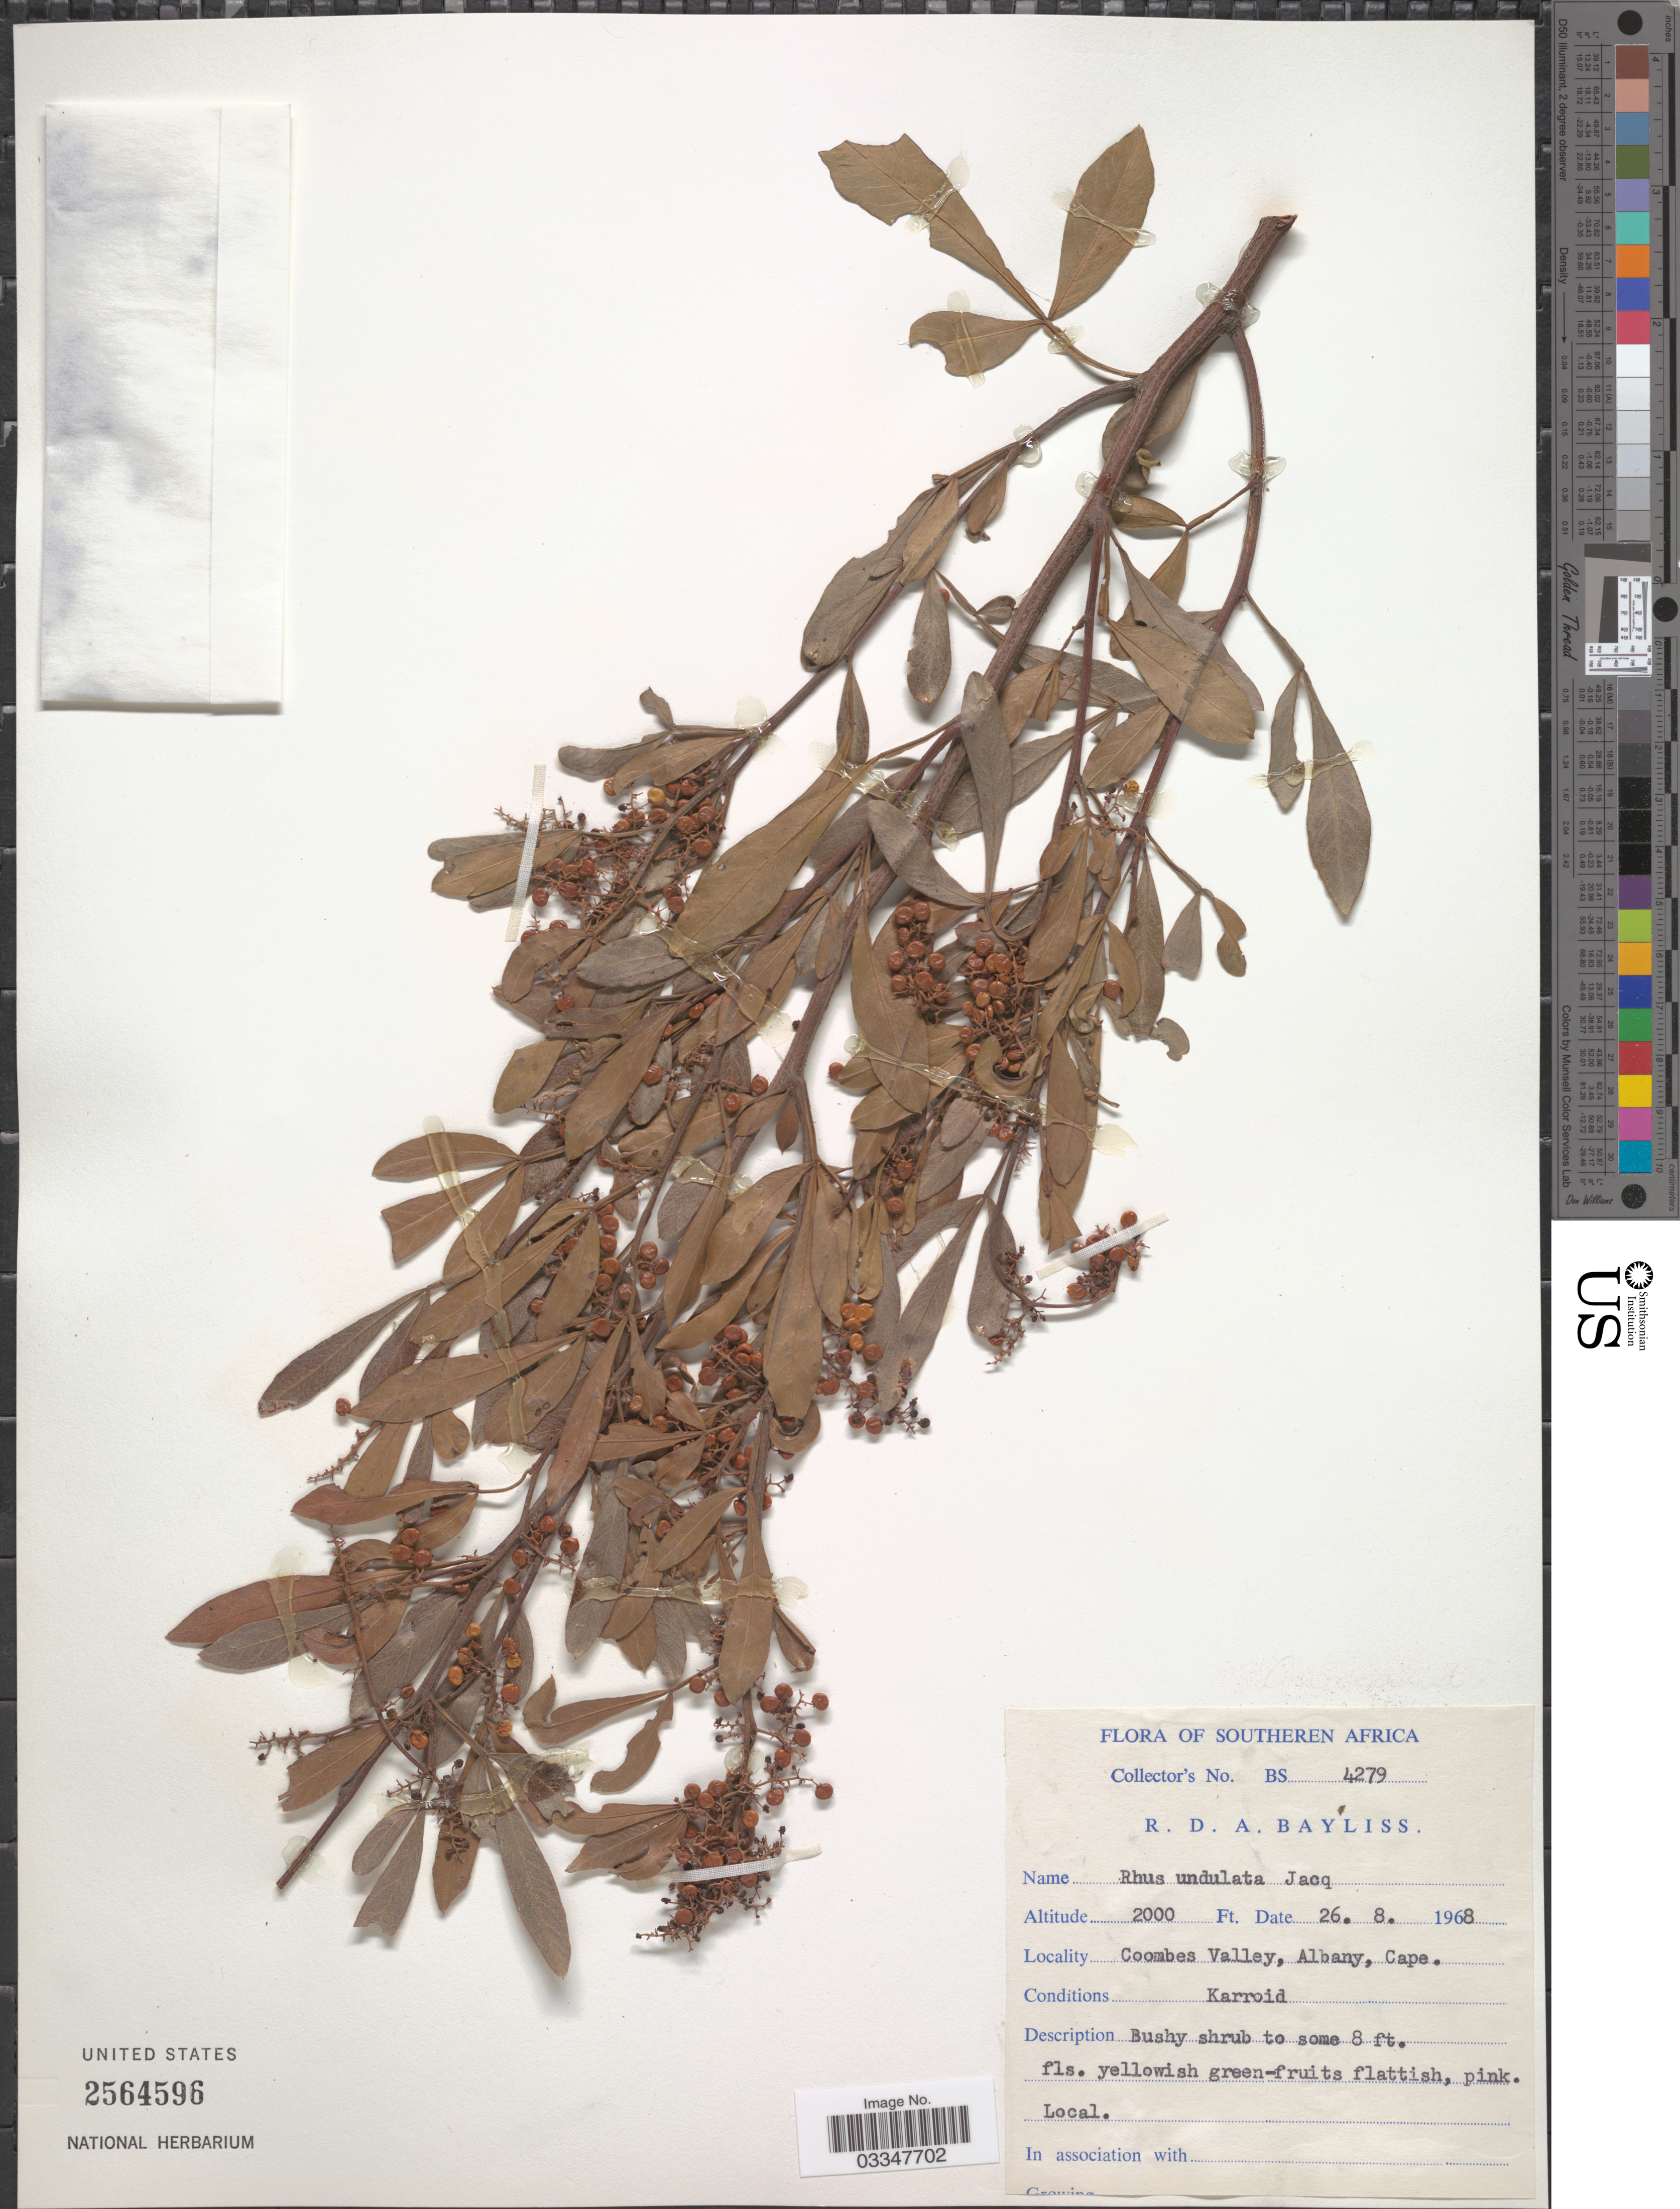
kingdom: Plantae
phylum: Tracheophyta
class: Magnoliopsida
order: Sapindales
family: Anacardiaceae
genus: Rhus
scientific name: Rhus undulata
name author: Jacq.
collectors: R. Bayliss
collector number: BS 4279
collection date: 1968-08-26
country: South Africa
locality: Southern Africa. Coombes Valley, Albany, Cape.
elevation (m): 610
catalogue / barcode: US 2564596